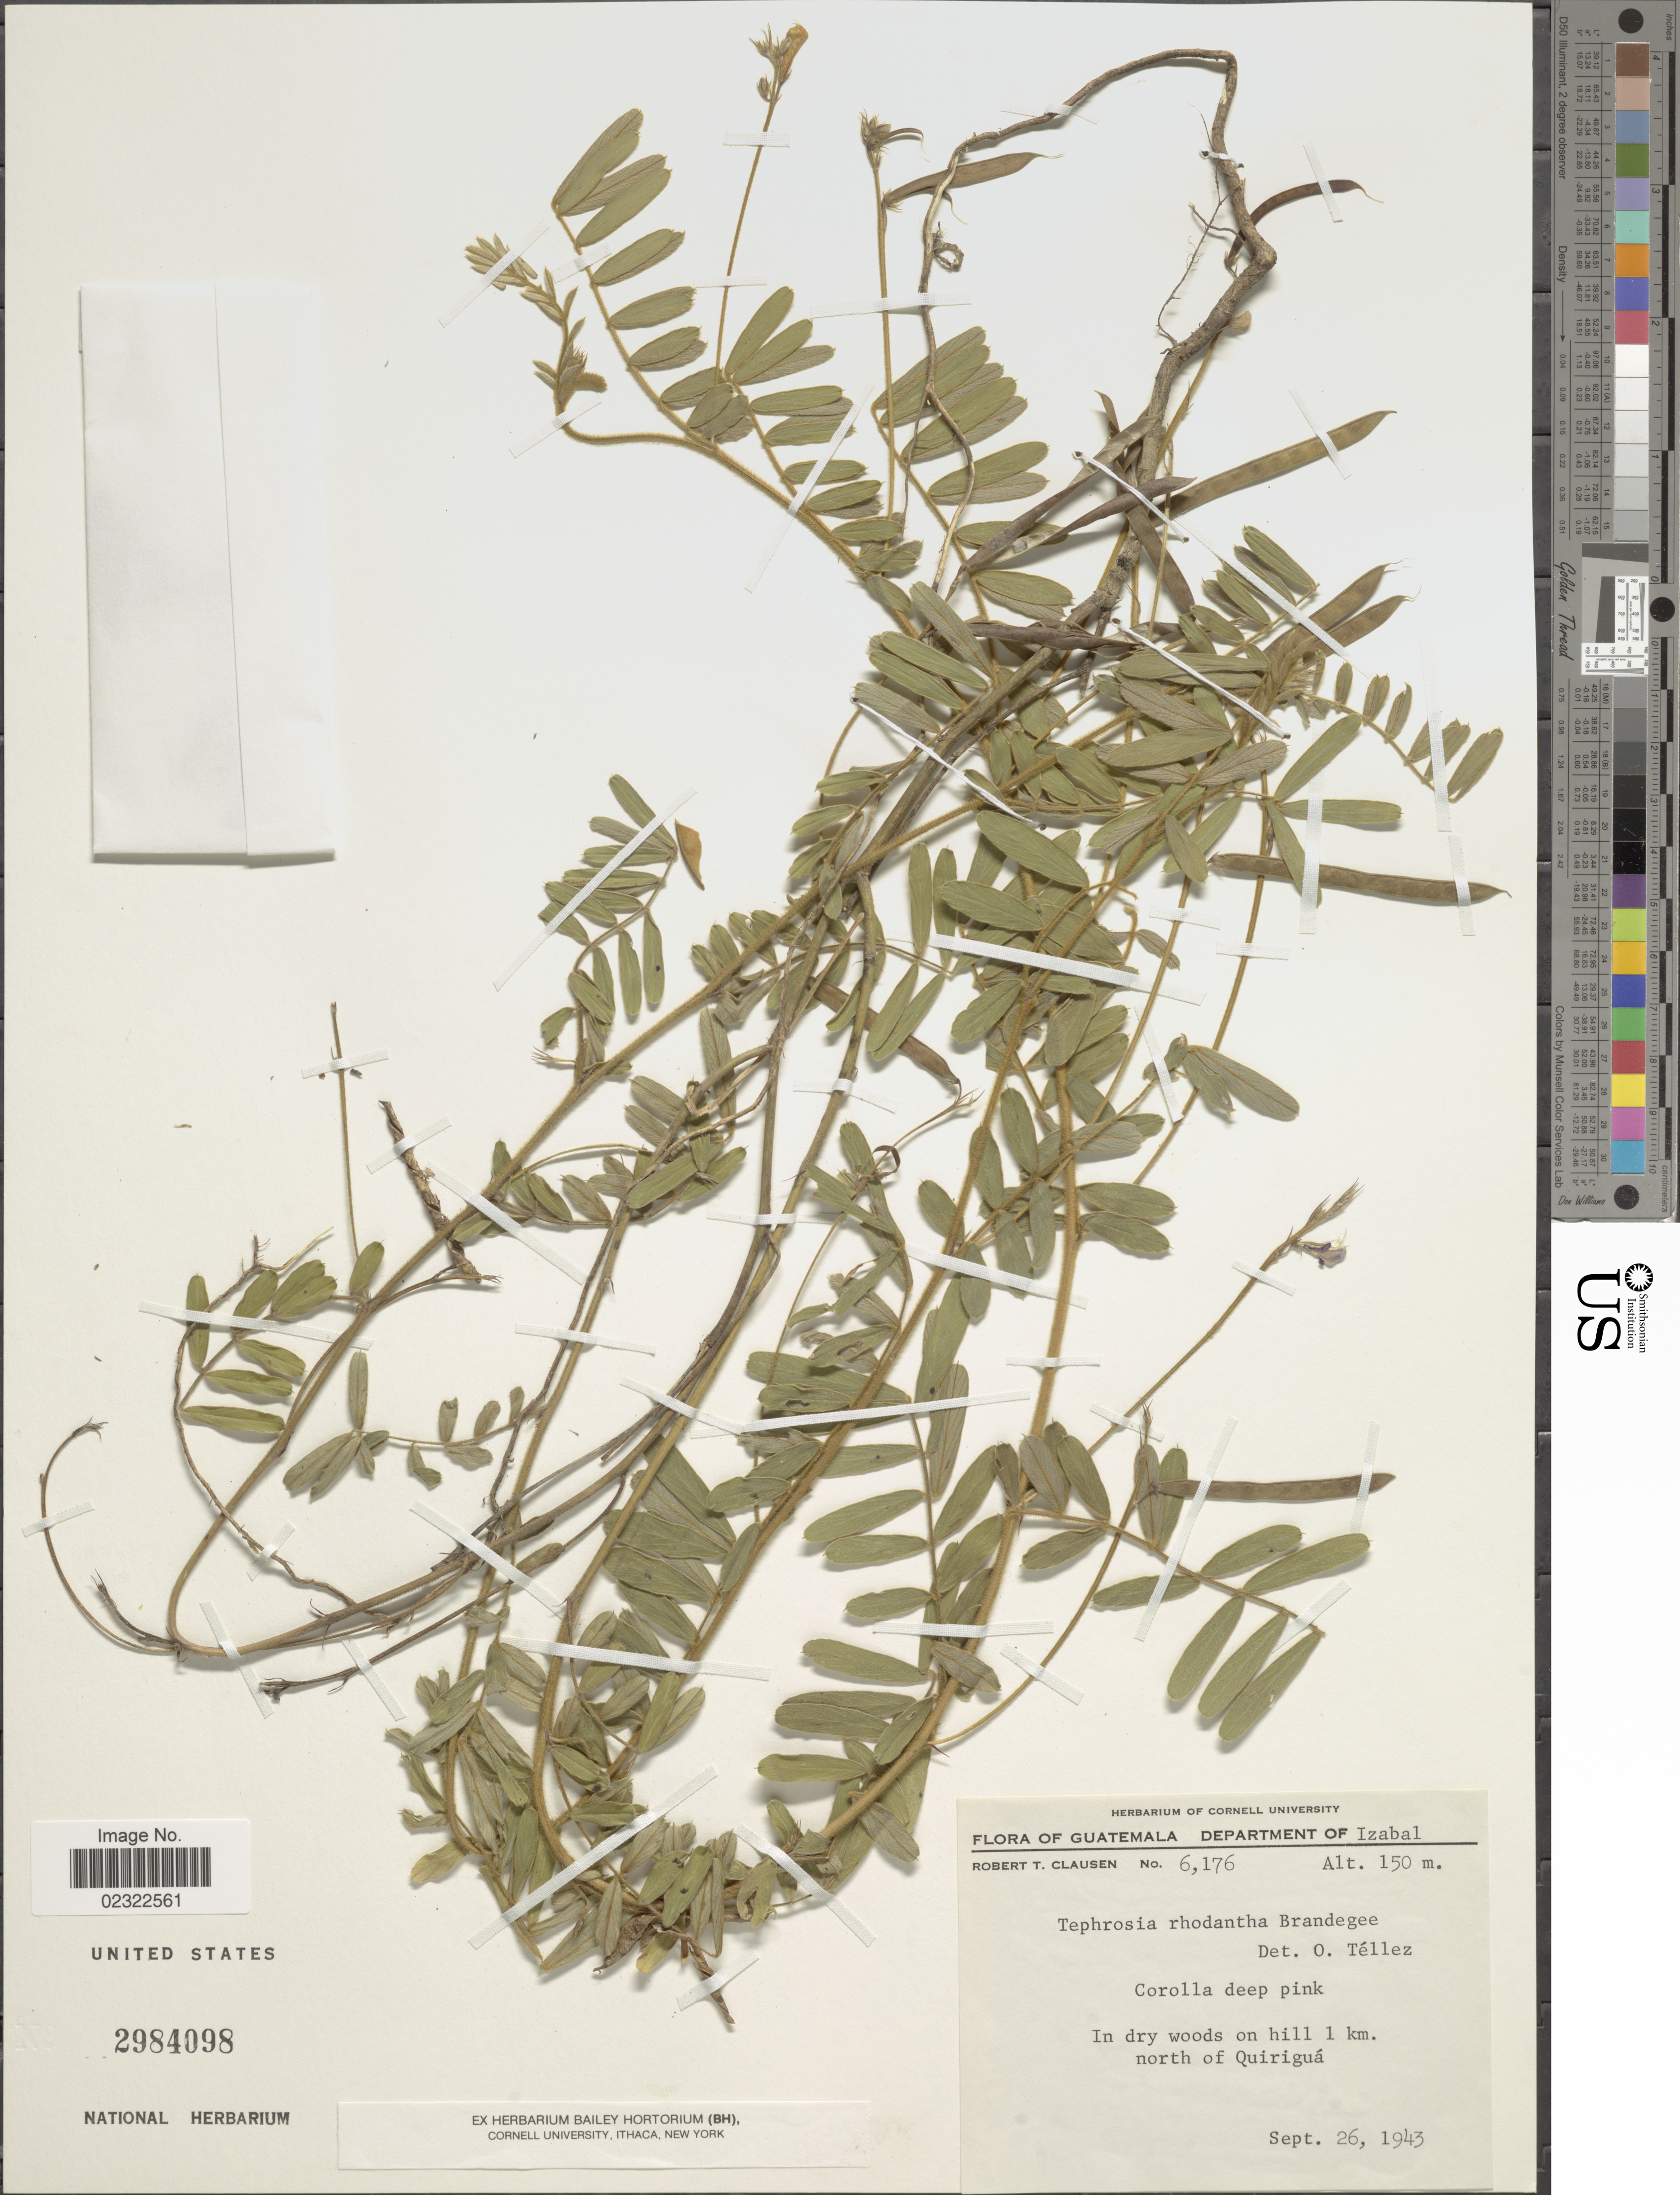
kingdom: Plantae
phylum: Tracheophyta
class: Magnoliopsida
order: Fabales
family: Fabaceae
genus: Tephrosia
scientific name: Tephrosia rhodantha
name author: Brandegee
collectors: R. T. Clausen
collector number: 6176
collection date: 1943-09-26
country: Guatemala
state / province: Izabal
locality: Department of Izabal, In dry woods on hill 1 km north of Quirigua.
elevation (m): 150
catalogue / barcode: US 2984098